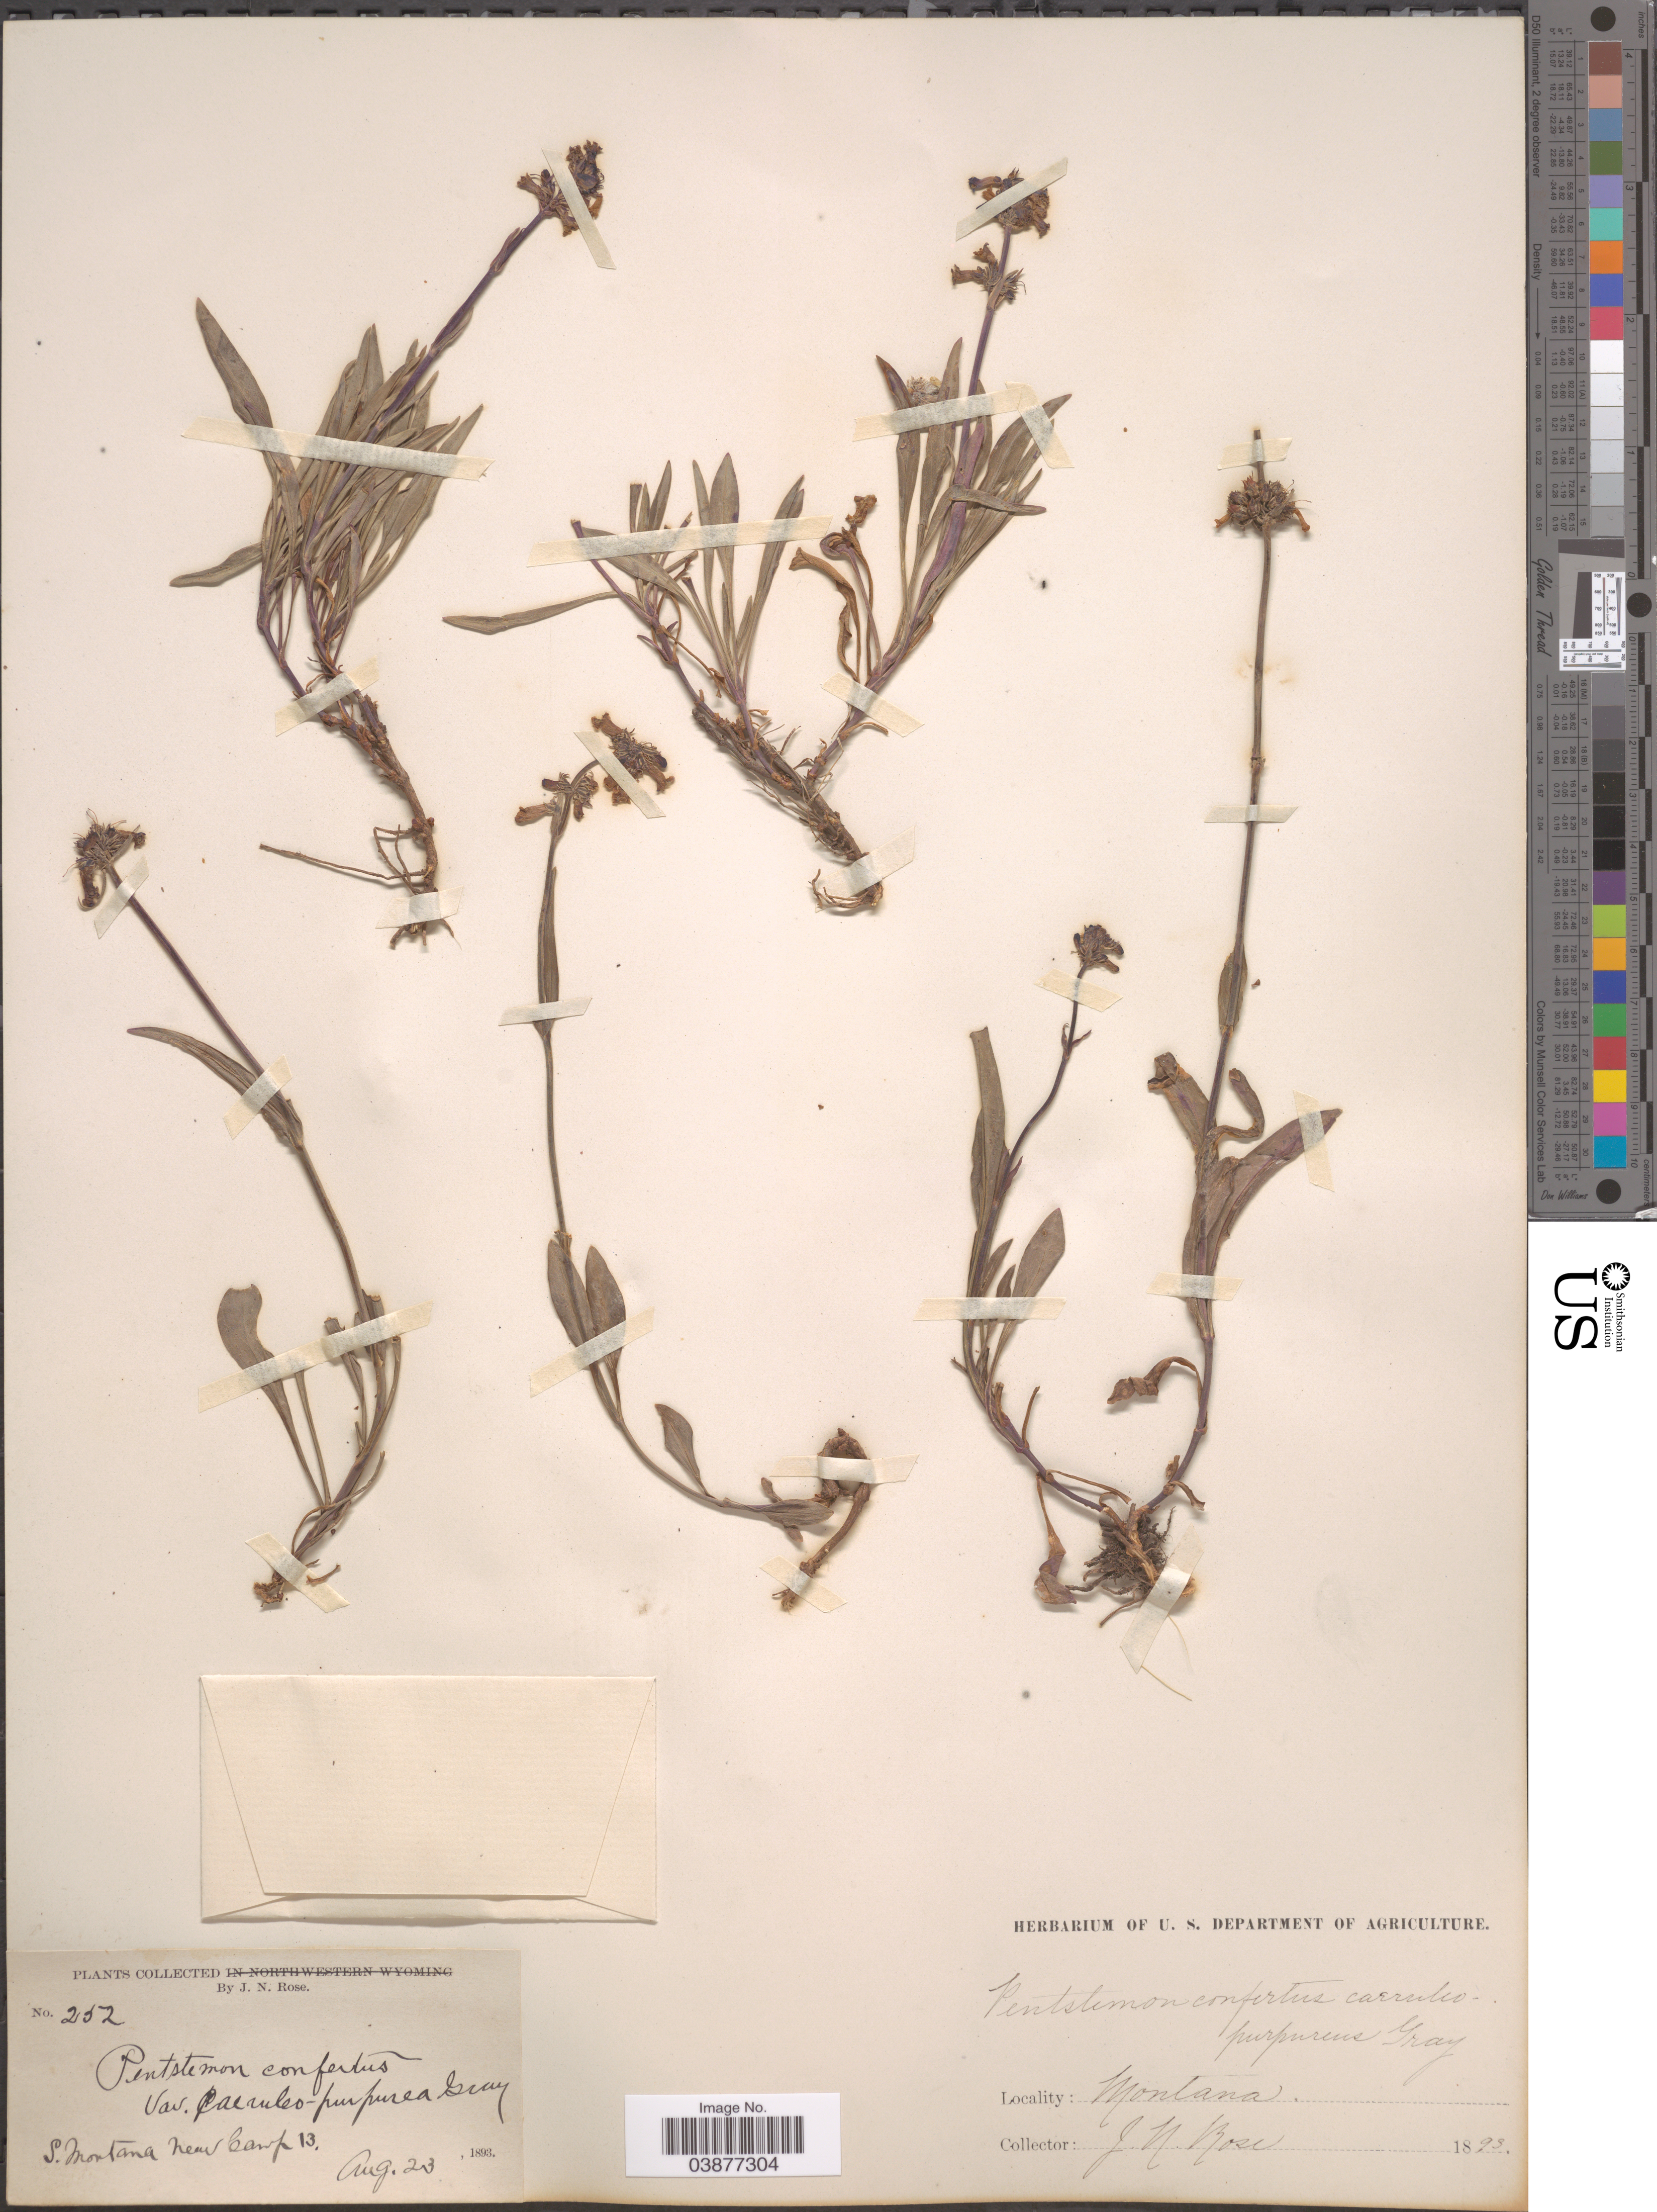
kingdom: Plantae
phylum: Tracheophyta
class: Magnoliopsida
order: Lamiales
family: Plantaginaceae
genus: Penstemon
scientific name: Penstemon procerus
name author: Douglas ex Graham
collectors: J. N. Rose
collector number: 252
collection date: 1893-08-23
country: United States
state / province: Montana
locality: S. Montana near Camp 13.